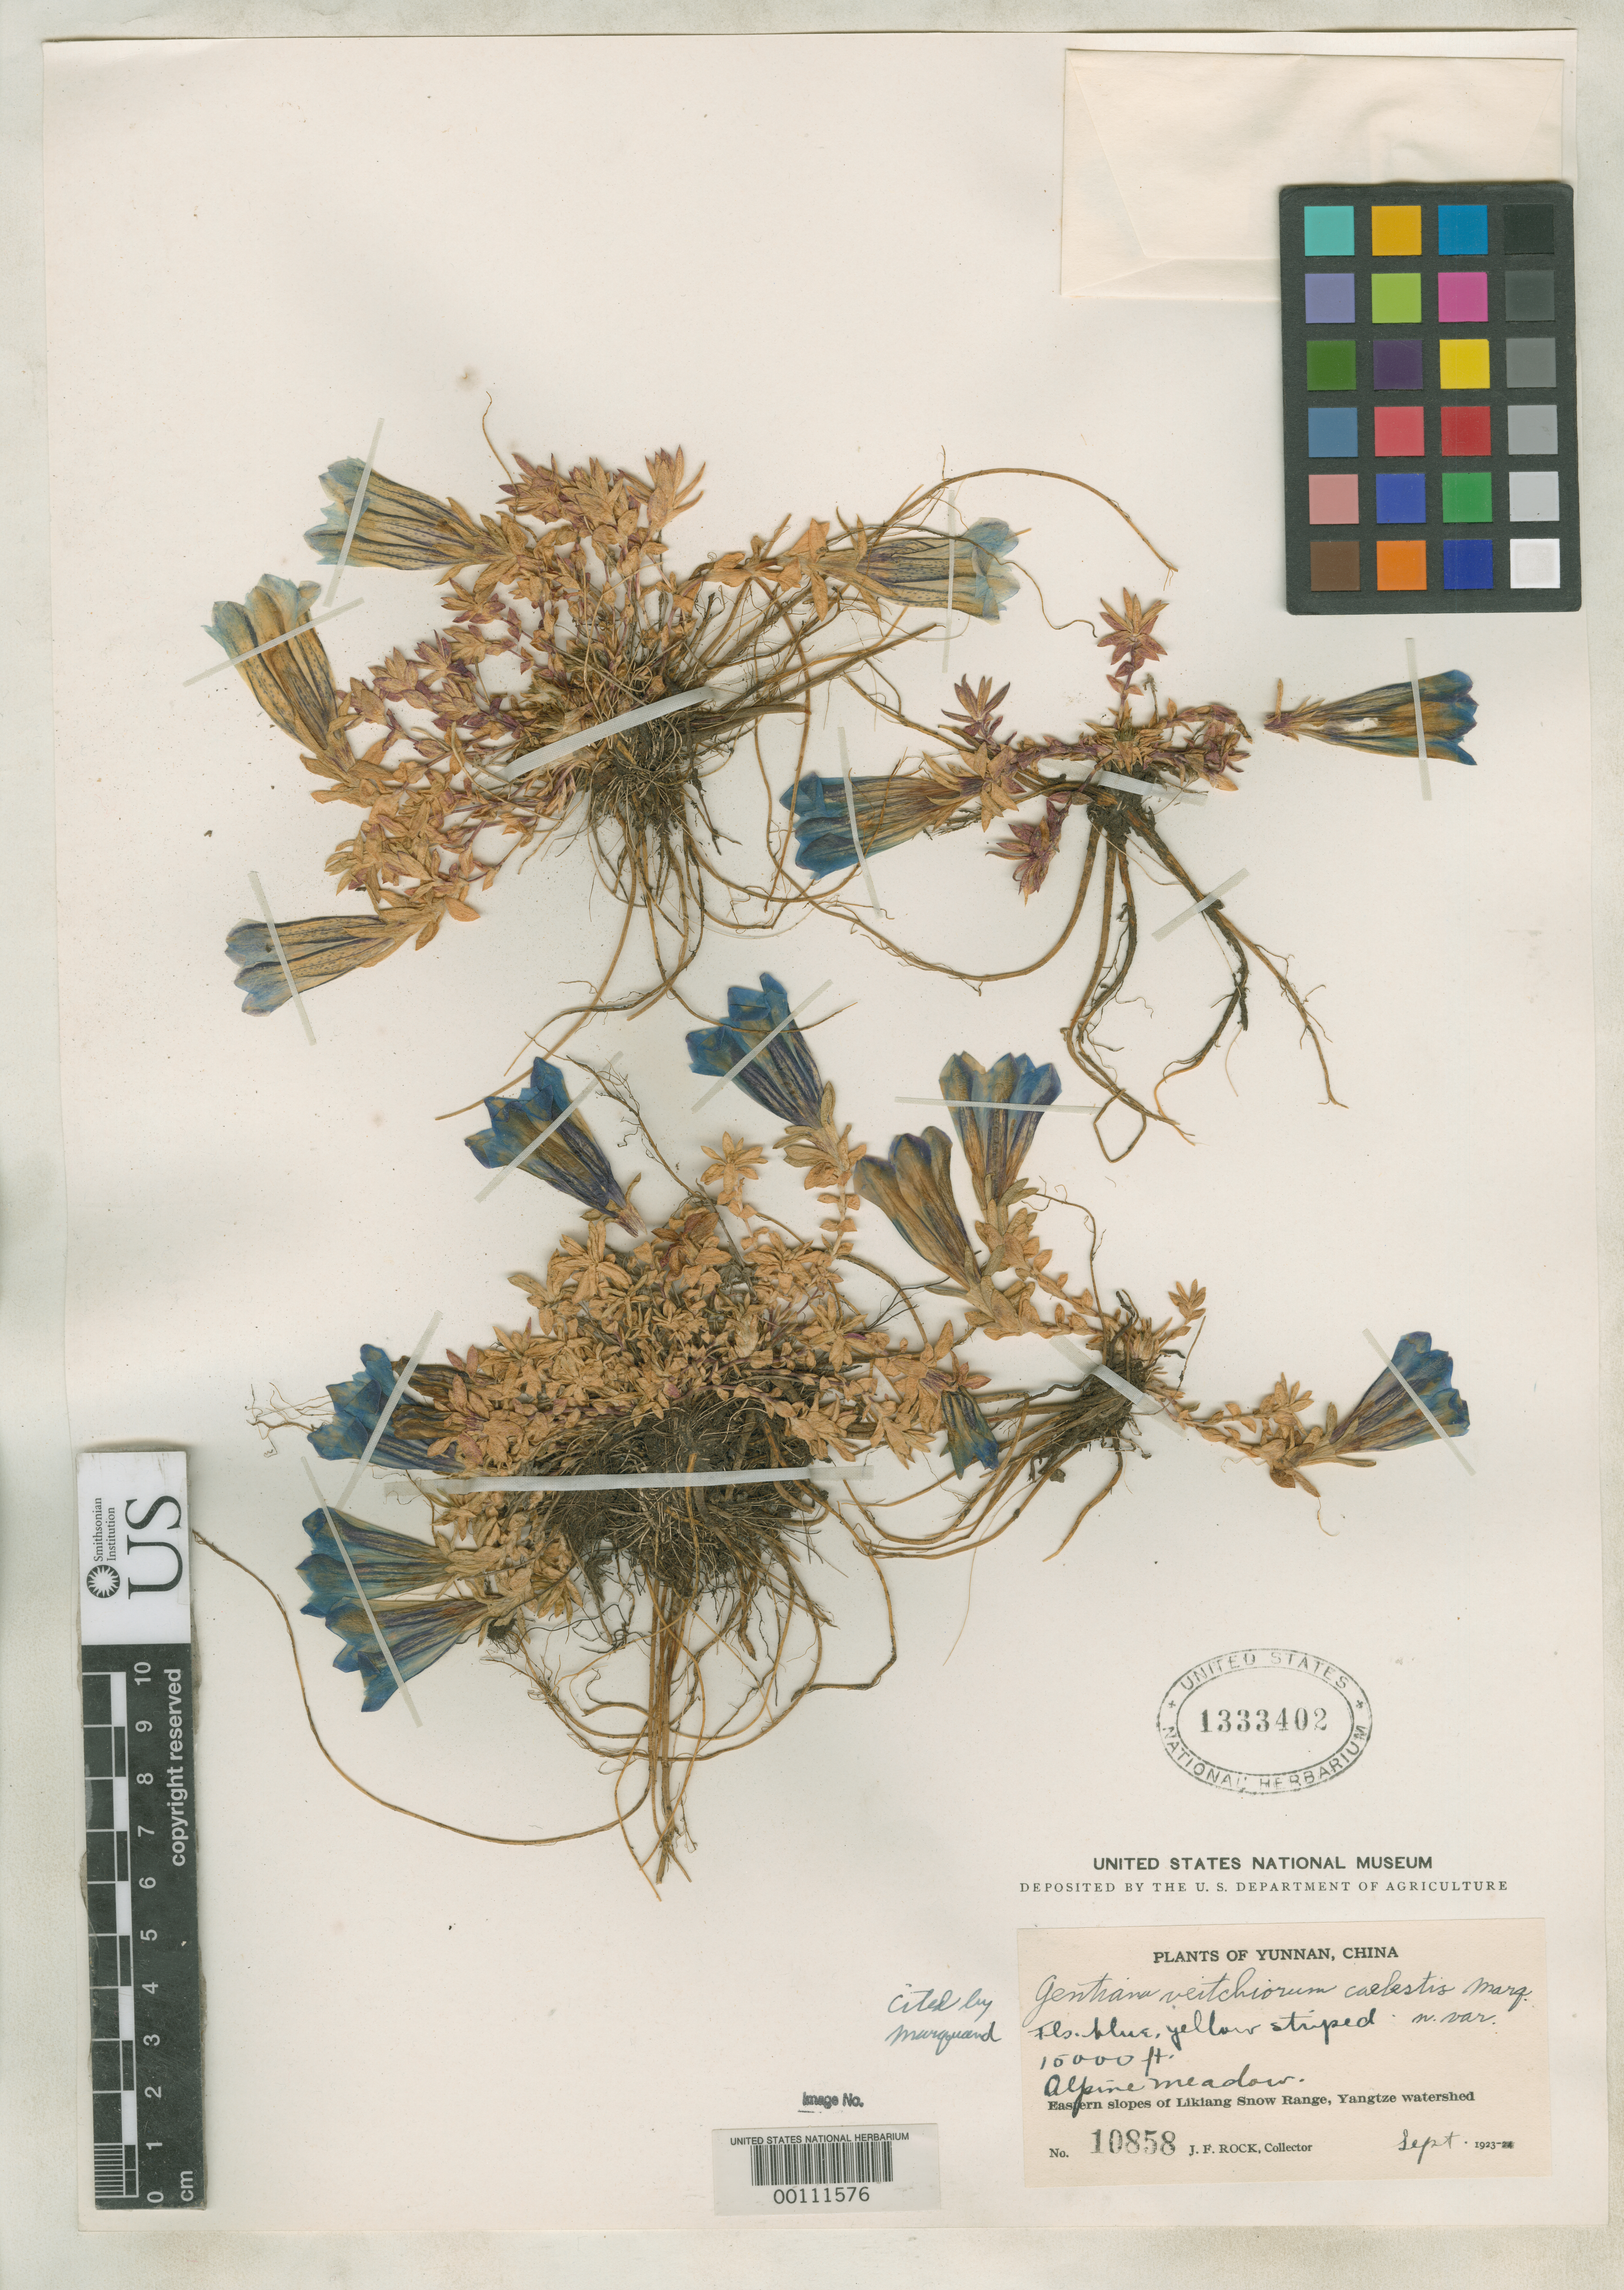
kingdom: Plantae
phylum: Tracheophyta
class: Magnoliopsida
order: Gentianales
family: Gentianaceae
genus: Gentiana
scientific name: Gentiana veitchiorum var. caelestis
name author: C. Marquand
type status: Isosyntype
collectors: J. F. Rock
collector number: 10858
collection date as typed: Sep 1923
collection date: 1923-09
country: China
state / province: Yunnan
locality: Likiang snow range, Yangtze watershed.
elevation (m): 457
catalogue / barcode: US 1333402